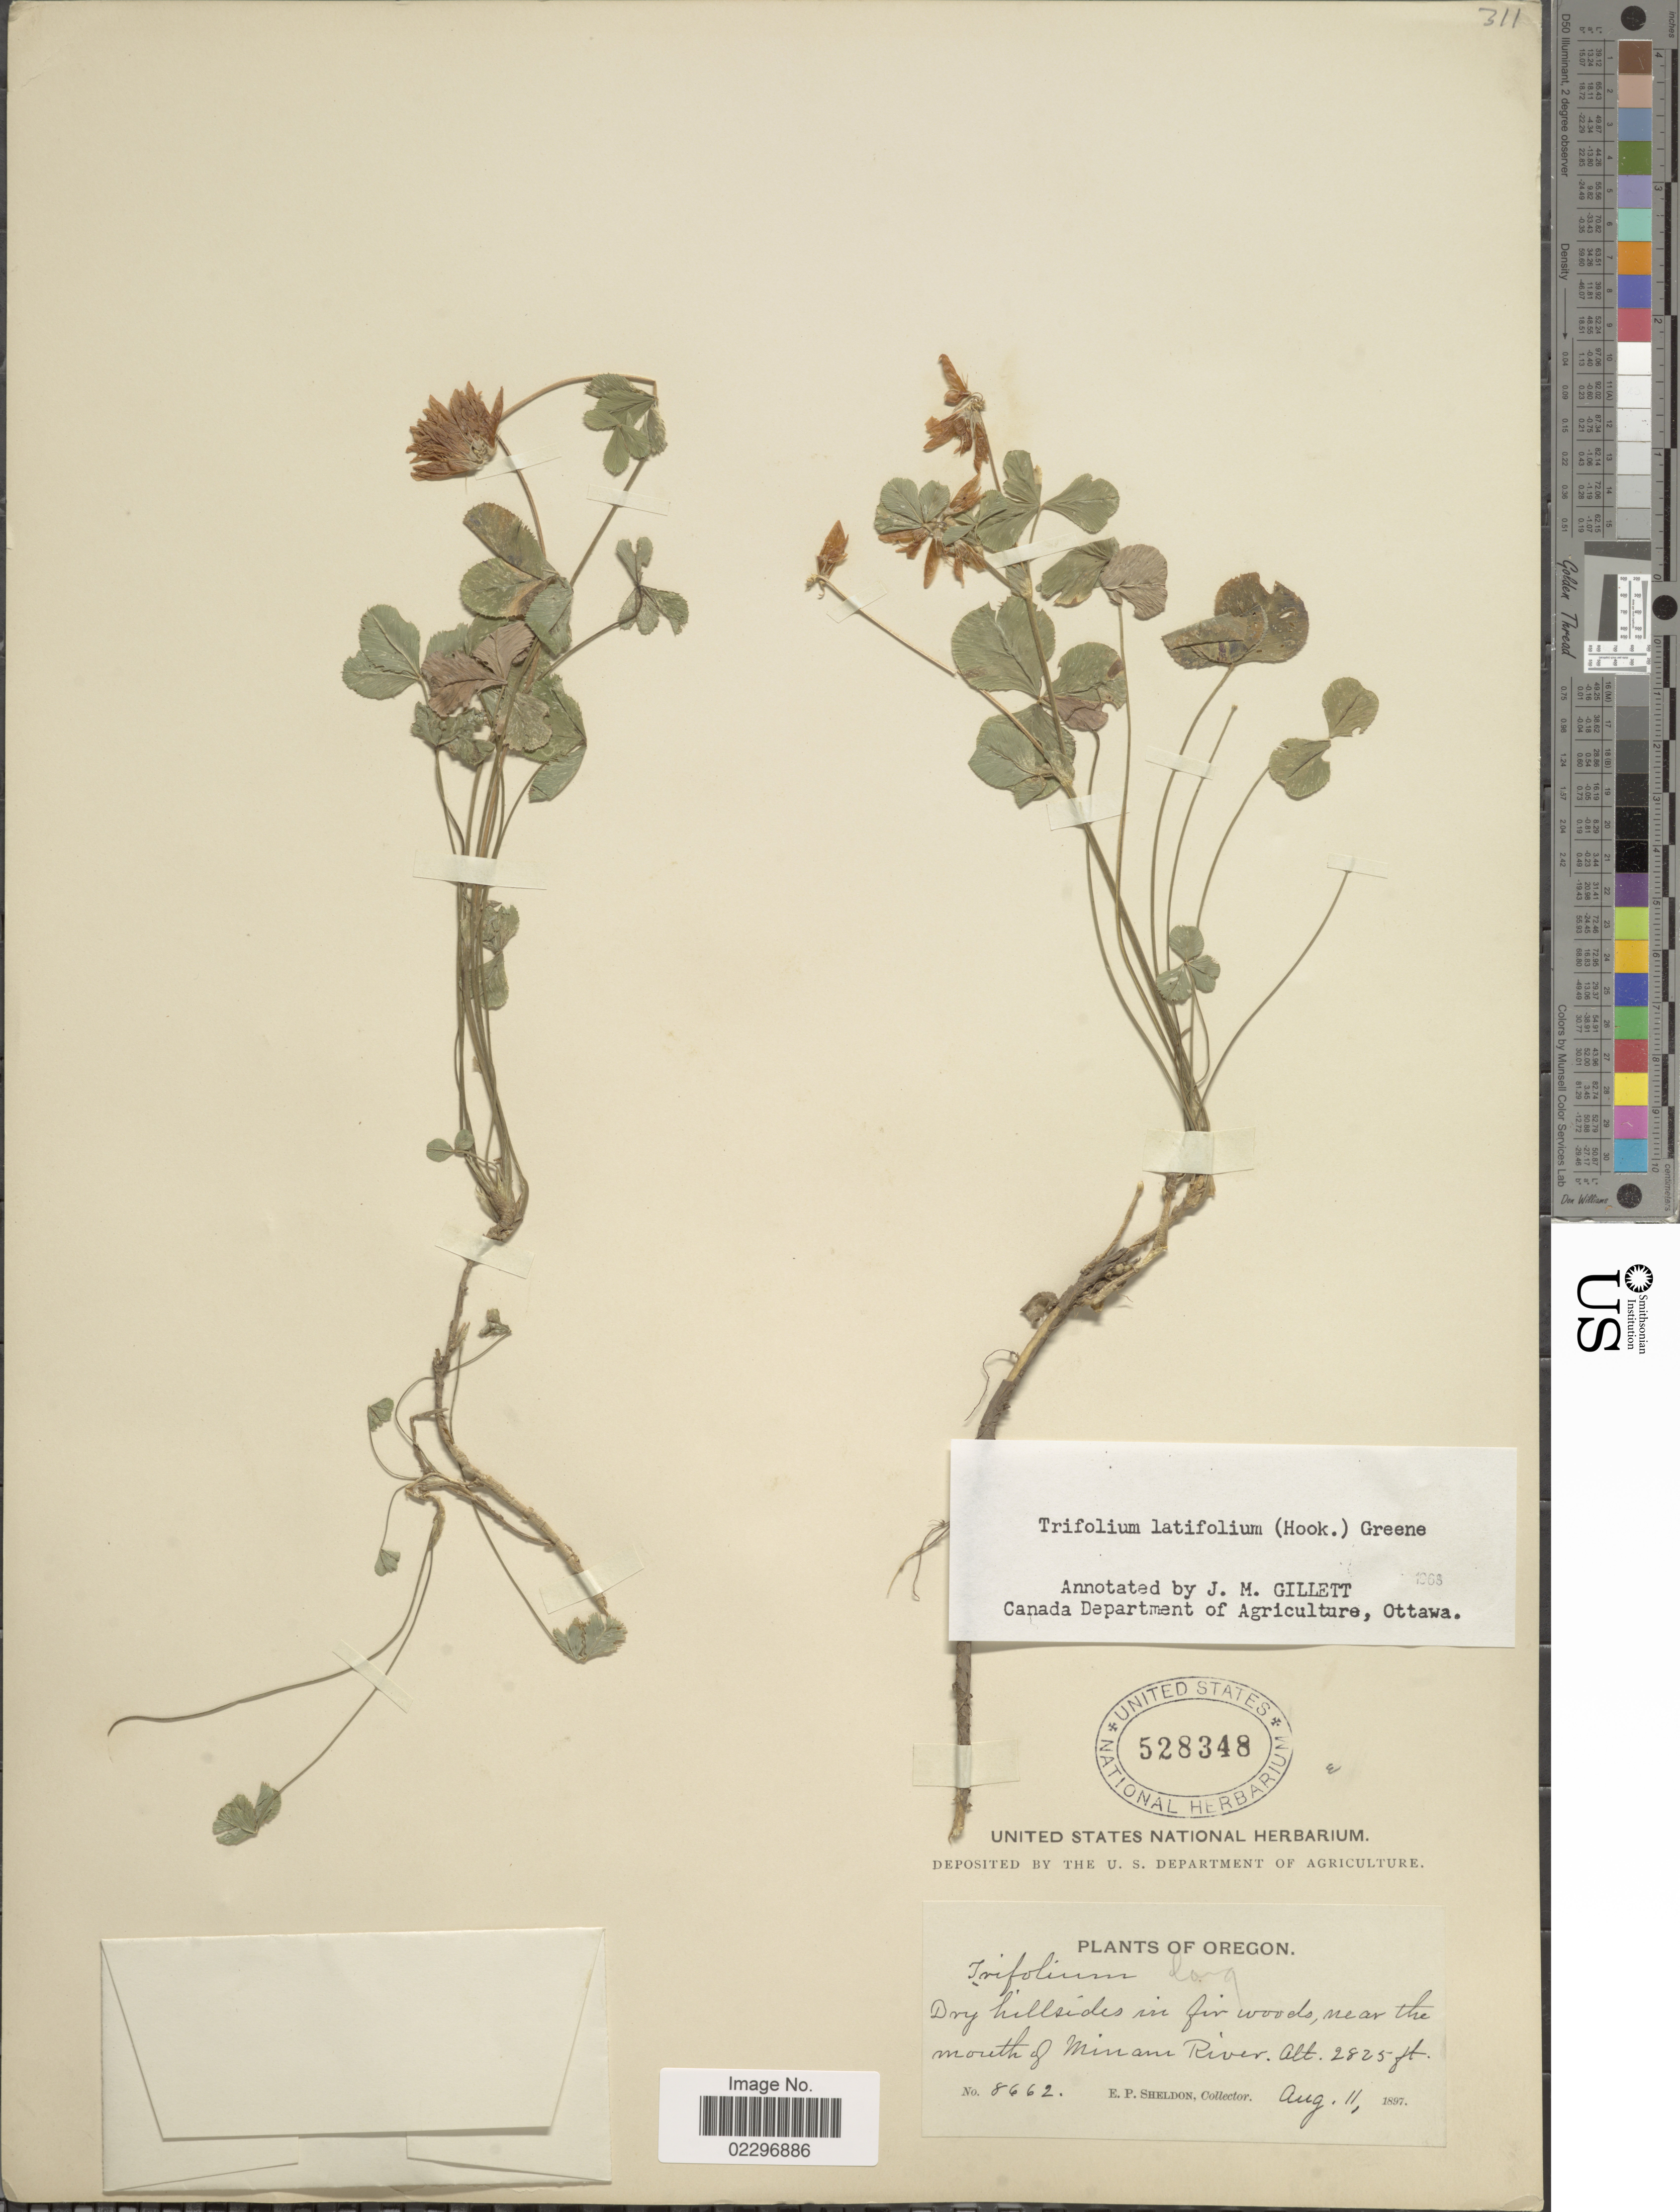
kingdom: Plantae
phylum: Tracheophyta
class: Magnoliopsida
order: Fabales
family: Fabaceae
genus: Trifolium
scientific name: Trifolium latifolium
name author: (Hook.) Greene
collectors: E. P. Sheldon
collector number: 8662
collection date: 1897-08-11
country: United States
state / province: Oregon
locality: Dry hillsides in for woods, near the mouth of Minam River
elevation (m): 861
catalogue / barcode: US 528348